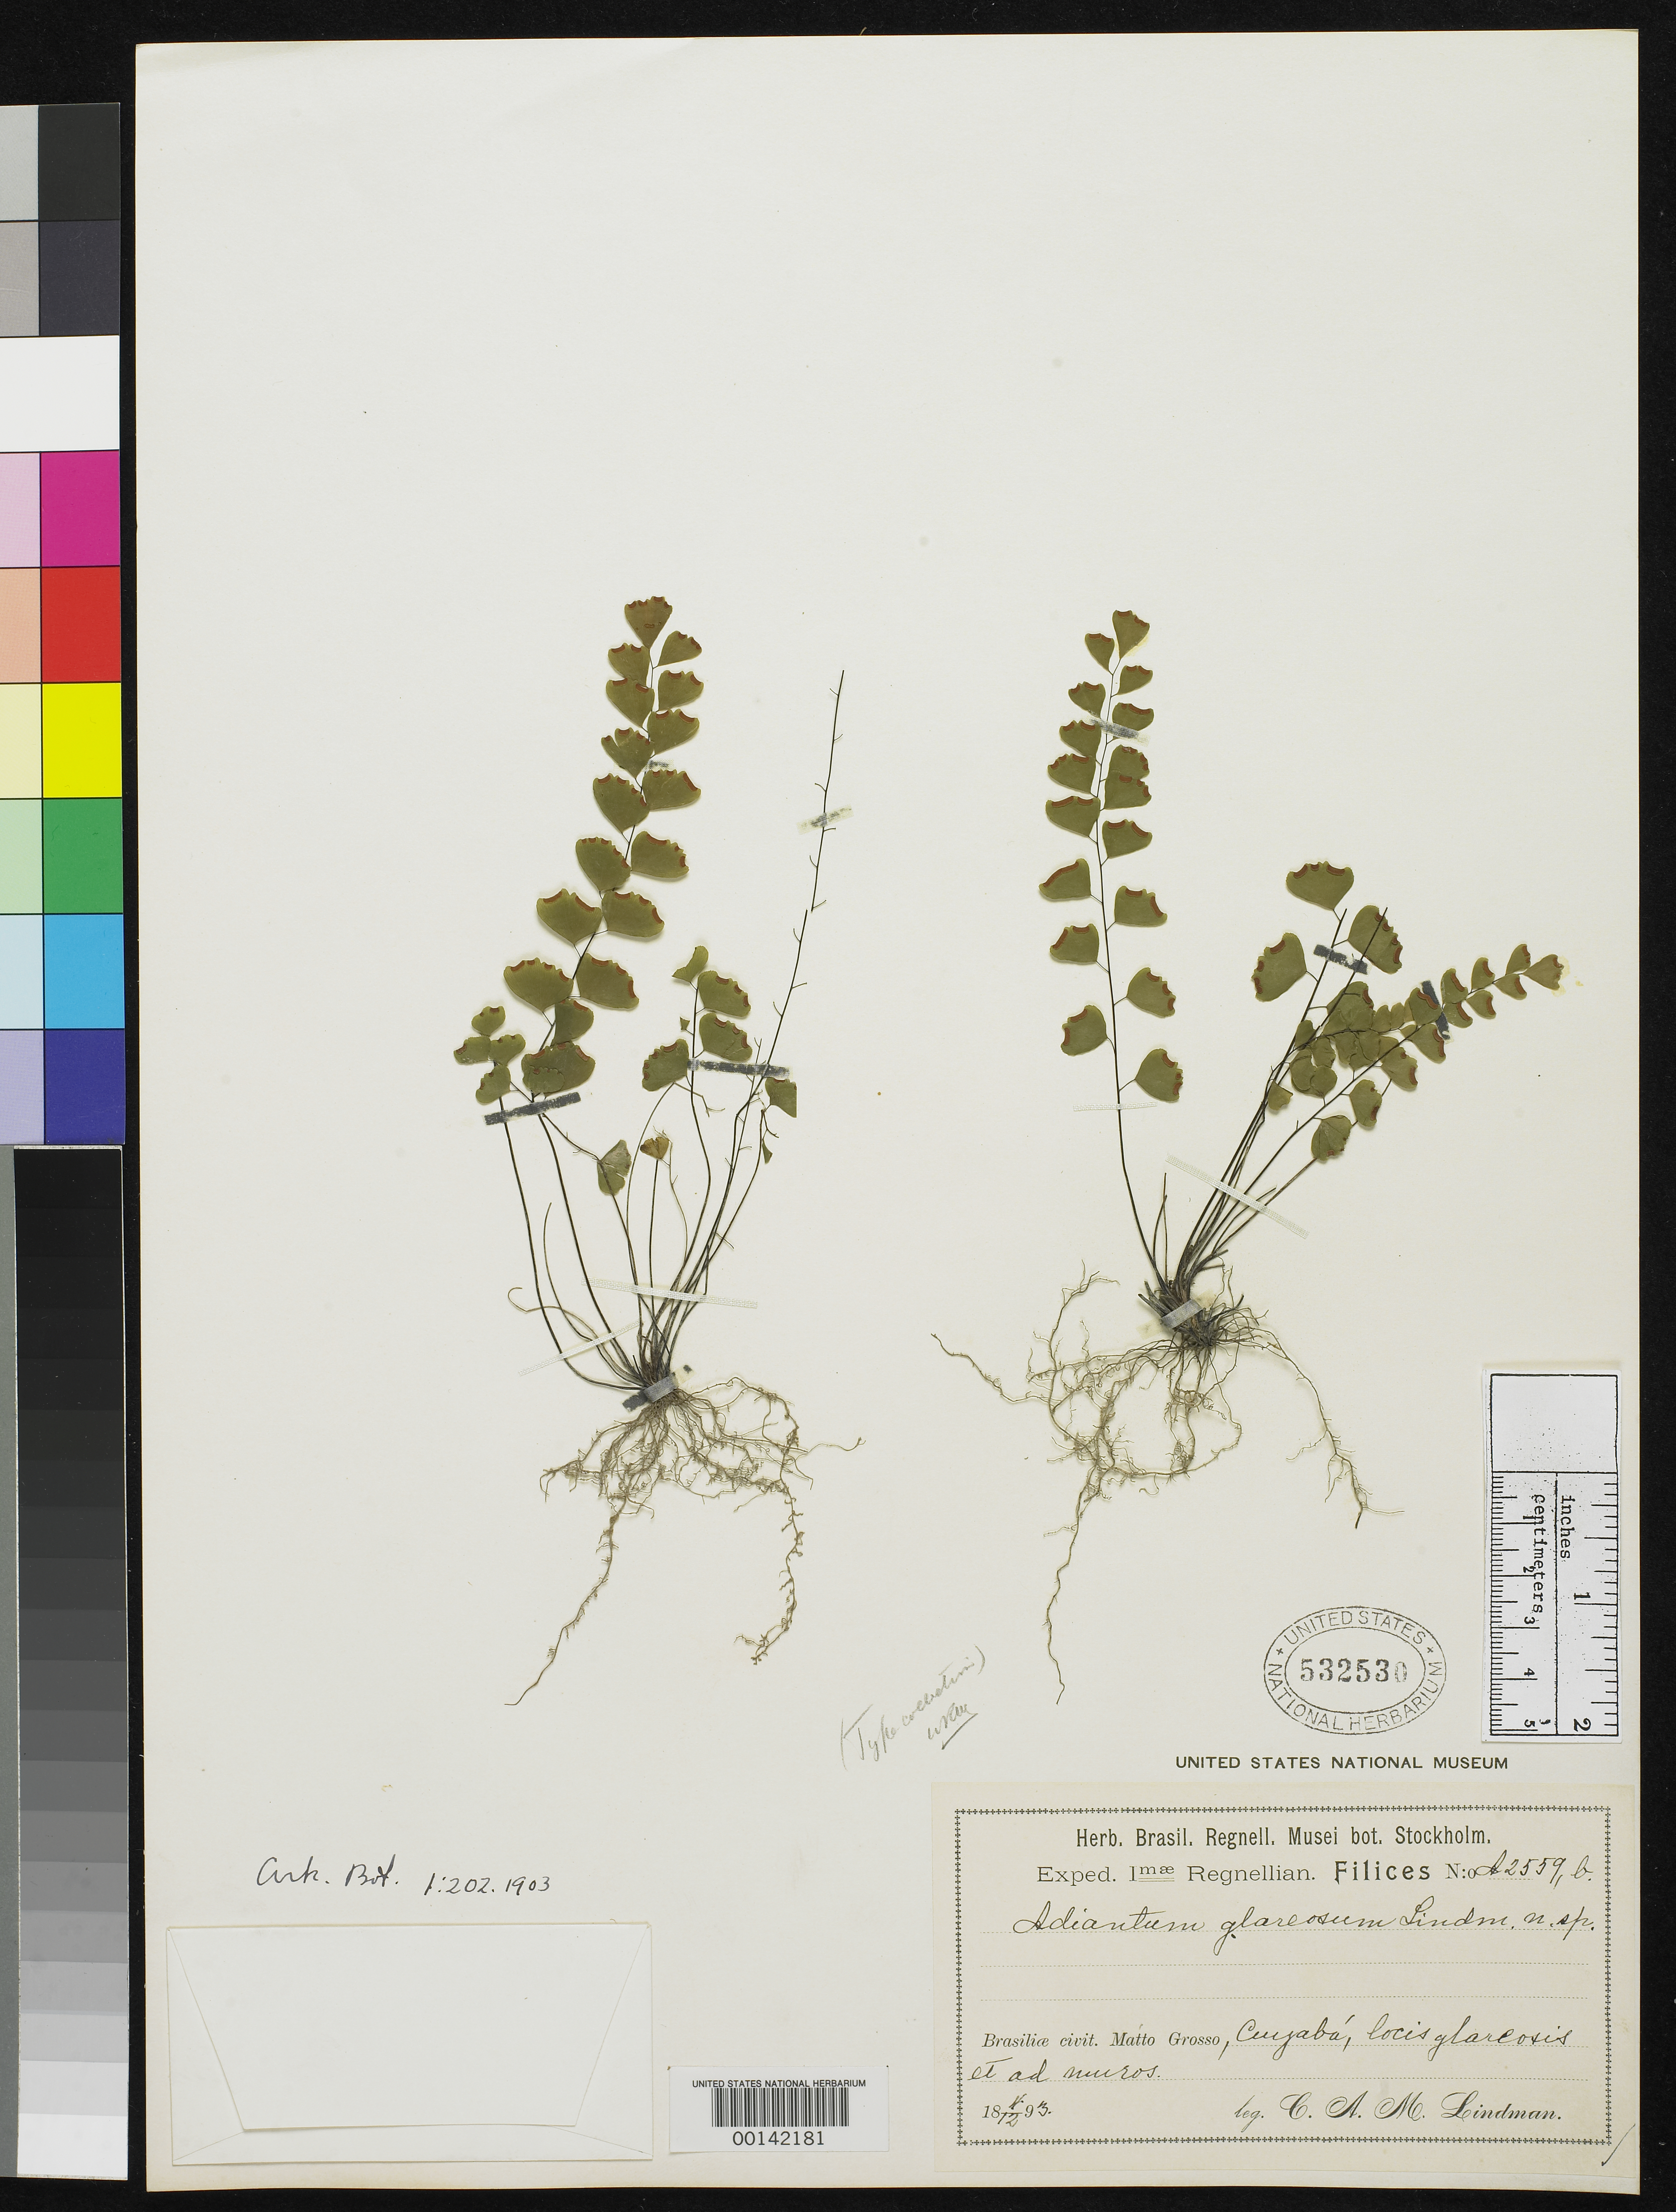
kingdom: Plantae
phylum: Tracheophyta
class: Polypodiopsida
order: Polypodiales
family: Pteridaceae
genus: Adiantum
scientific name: Adiantum glareosum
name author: Lindm.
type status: Type Collection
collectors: C. A. M. Lindman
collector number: A2559b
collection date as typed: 12 May 1893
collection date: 1893-05-12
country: Brazil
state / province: Mato Grosso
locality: Cuyaba, locis glareosis et ad Nuros.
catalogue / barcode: US 532530